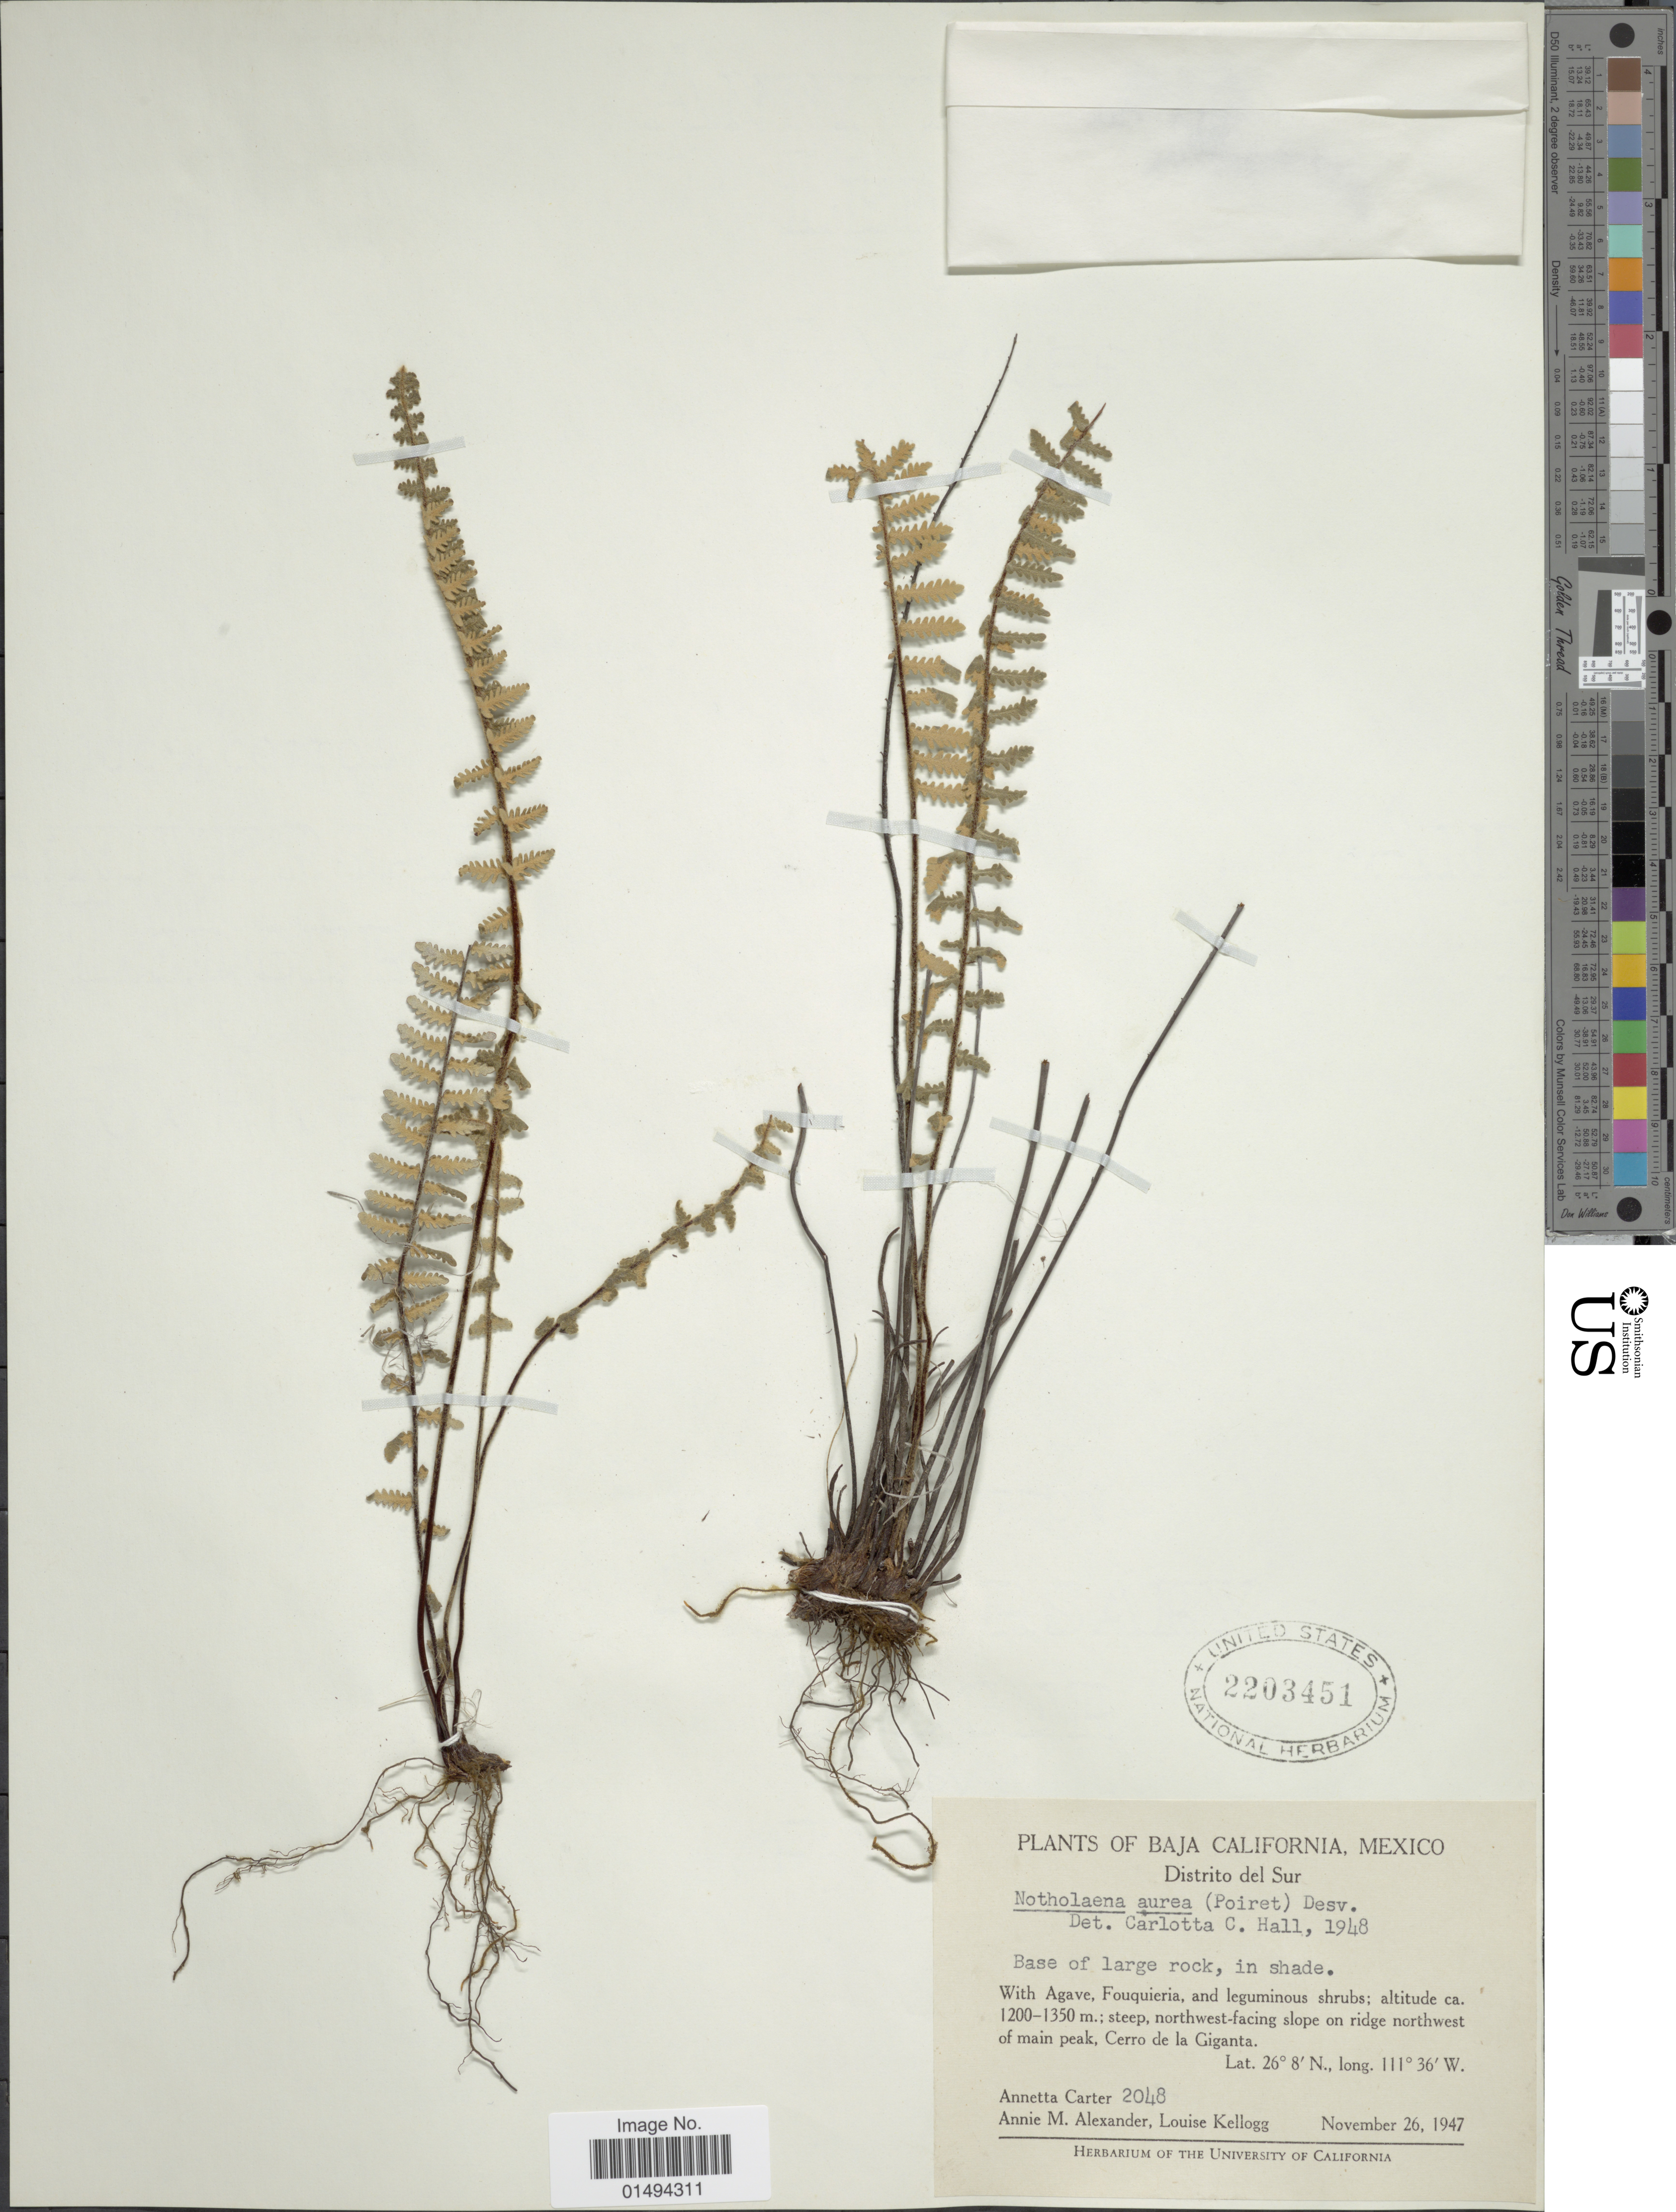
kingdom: Plantae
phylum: Tracheophyta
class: Polypodiopsida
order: Polypodiales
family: Pteridaceae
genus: Myriopteris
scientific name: Myriopteris aurea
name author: (Poir.) Grusz & Windham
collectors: A. Carter, A. M. Alexander & L. Kellogg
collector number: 2048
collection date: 1947-11-26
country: Mexico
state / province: Baja California Sur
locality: Distrito del Sur, steep northwest facing slope on ridge northwest of main peak, Cerro de la Giganta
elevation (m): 1200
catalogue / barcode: US 2203451